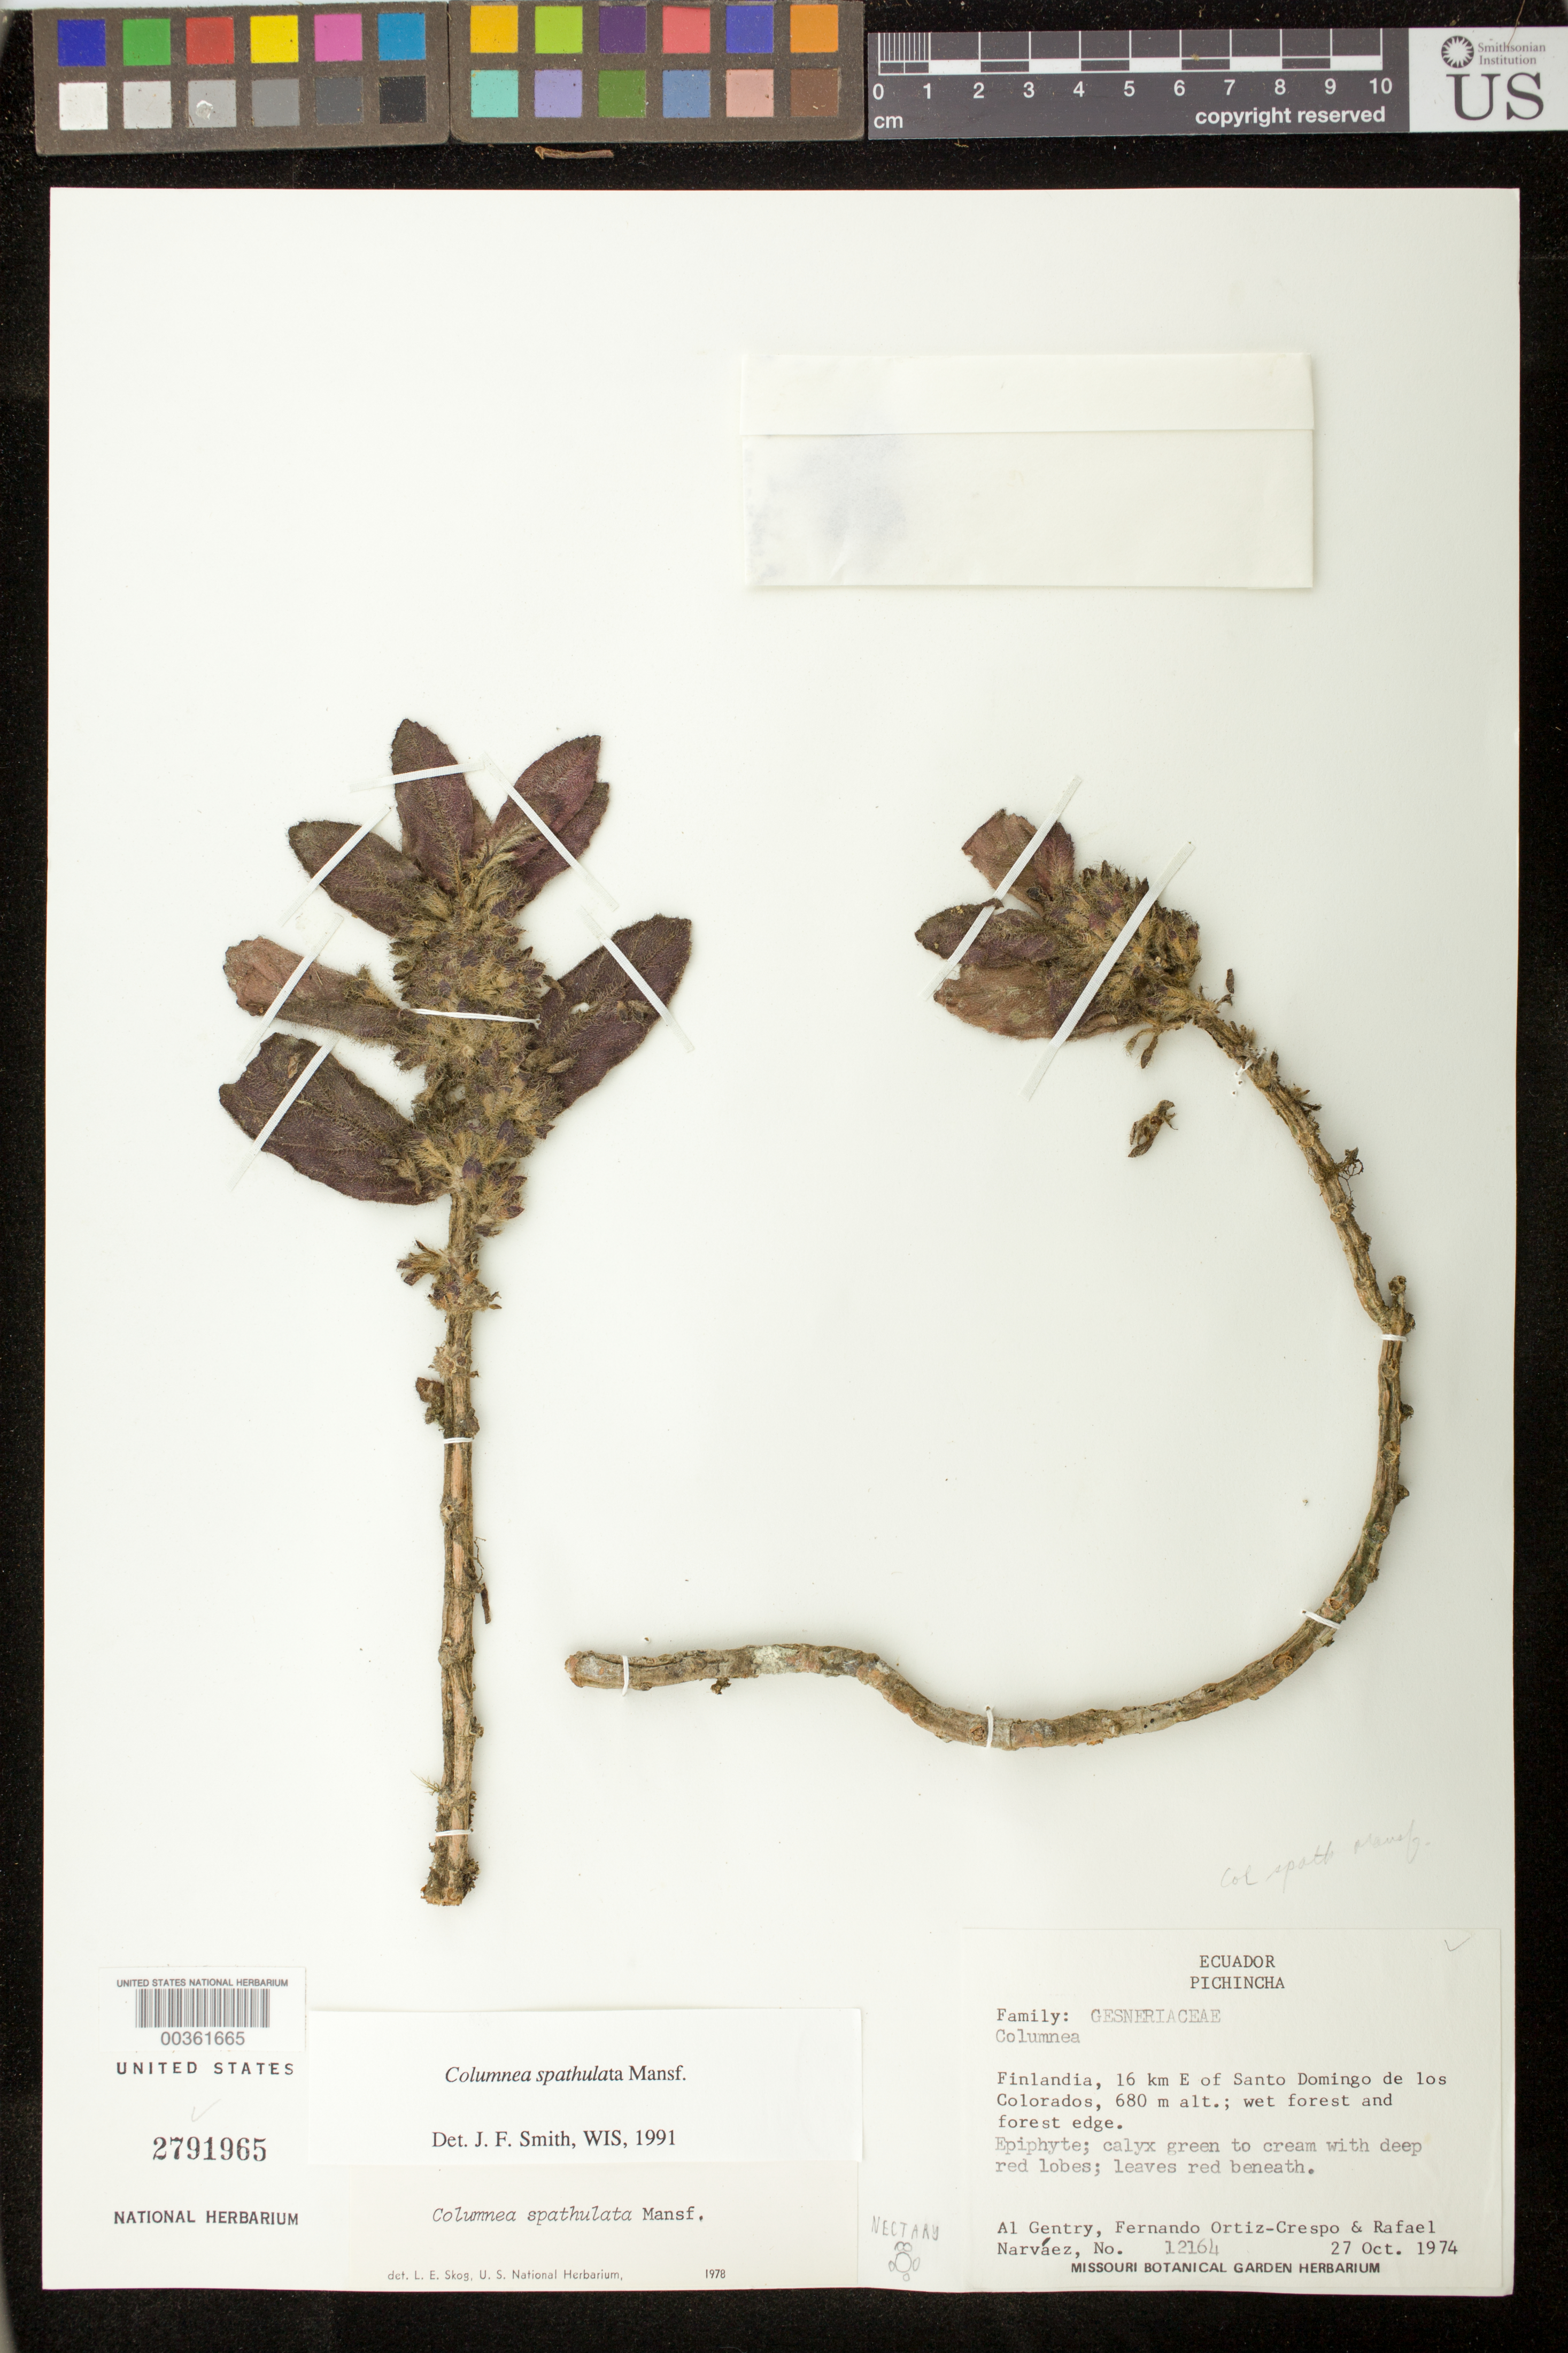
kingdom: Plantae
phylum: Tracheophyta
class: Magnoliopsida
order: Lamiales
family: Gesneriaceae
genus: Columnea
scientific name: Columnea spathulata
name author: Mansf.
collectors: A. H. Gentry, F. Ortiz-Crespo & R. Narváez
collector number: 12164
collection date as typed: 27 Oct 1974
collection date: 1974-10-27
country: Ecuador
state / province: Pichincha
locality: Finlandia, 16 km E of Santo Domingo de los Colorados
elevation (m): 680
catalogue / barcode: US 2791965